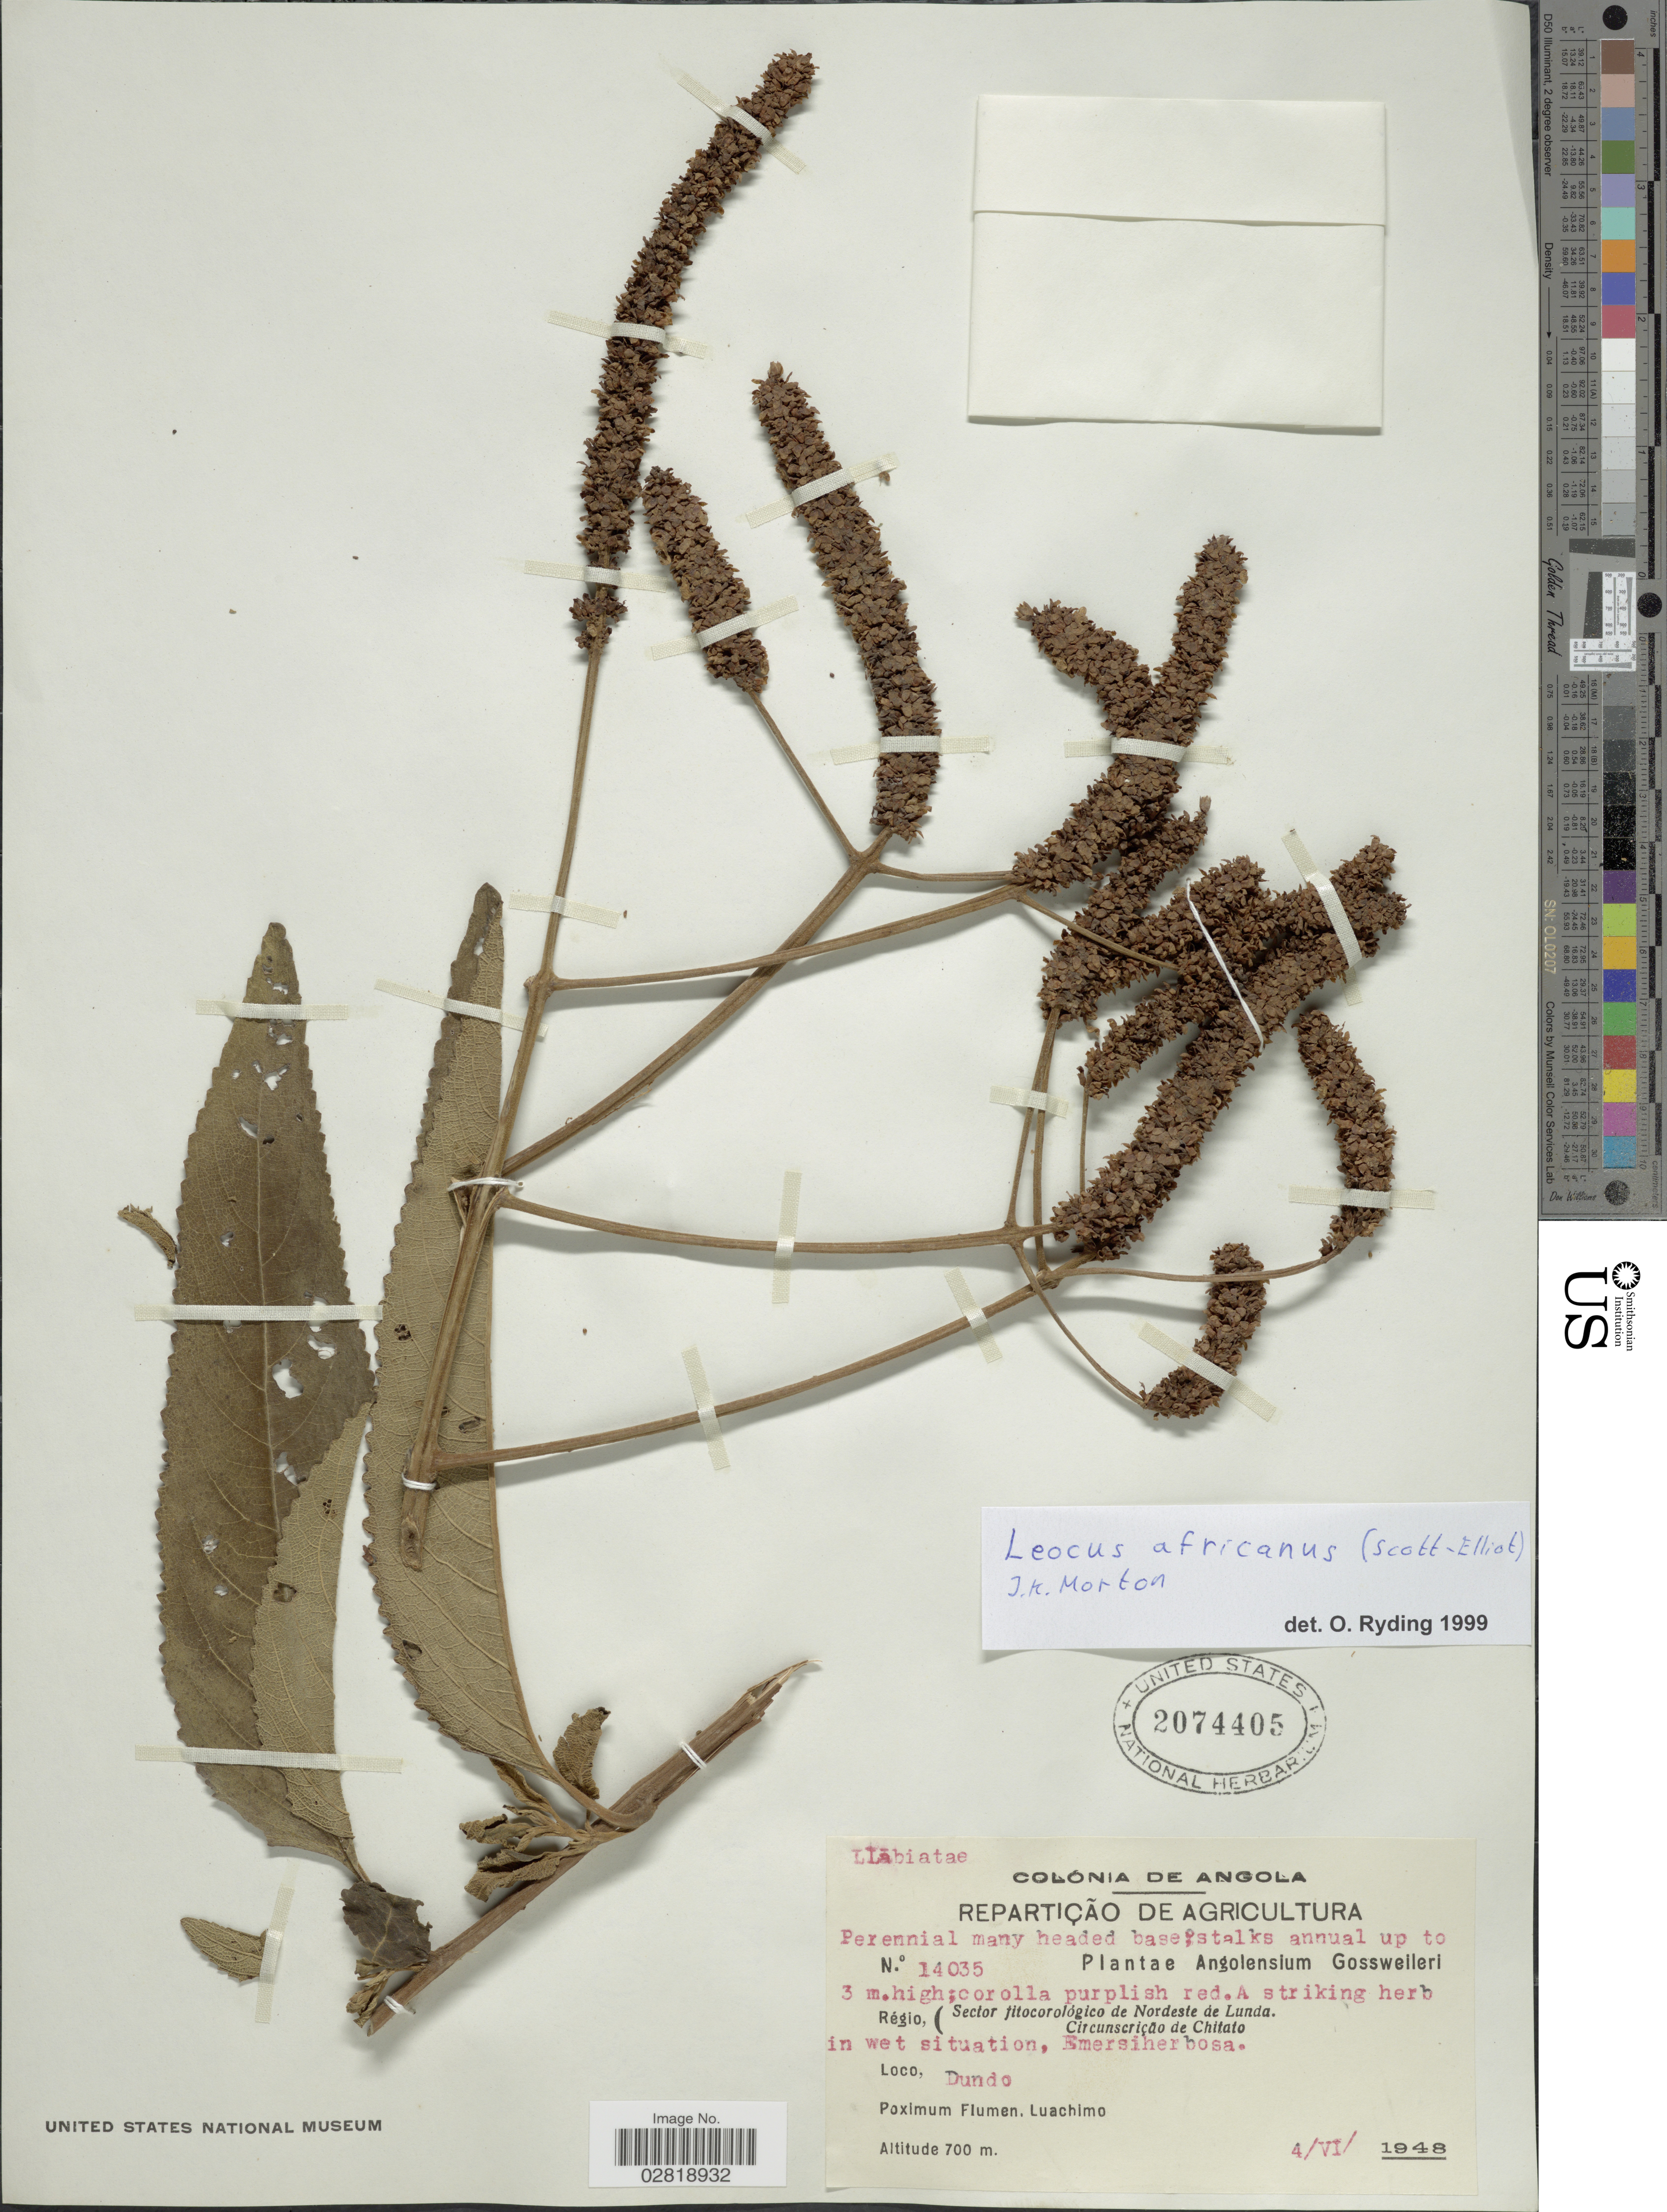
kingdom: Plantae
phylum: Tracheophyta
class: Magnoliopsida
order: Lamiales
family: Lamiaceae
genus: Leucas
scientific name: Leucas africanus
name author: (Baker ex Scott Elliot) J.K. Morton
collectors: -. Gossweiler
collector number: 14035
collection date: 1948-06-04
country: Angola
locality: Colonia de Angola. Régio, (Sector fitocorológico de Nordeste de Lunda. Circunscrição de Chitato. Dundo. Poximum Flumen, Luachimo.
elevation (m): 700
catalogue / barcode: US 2074405